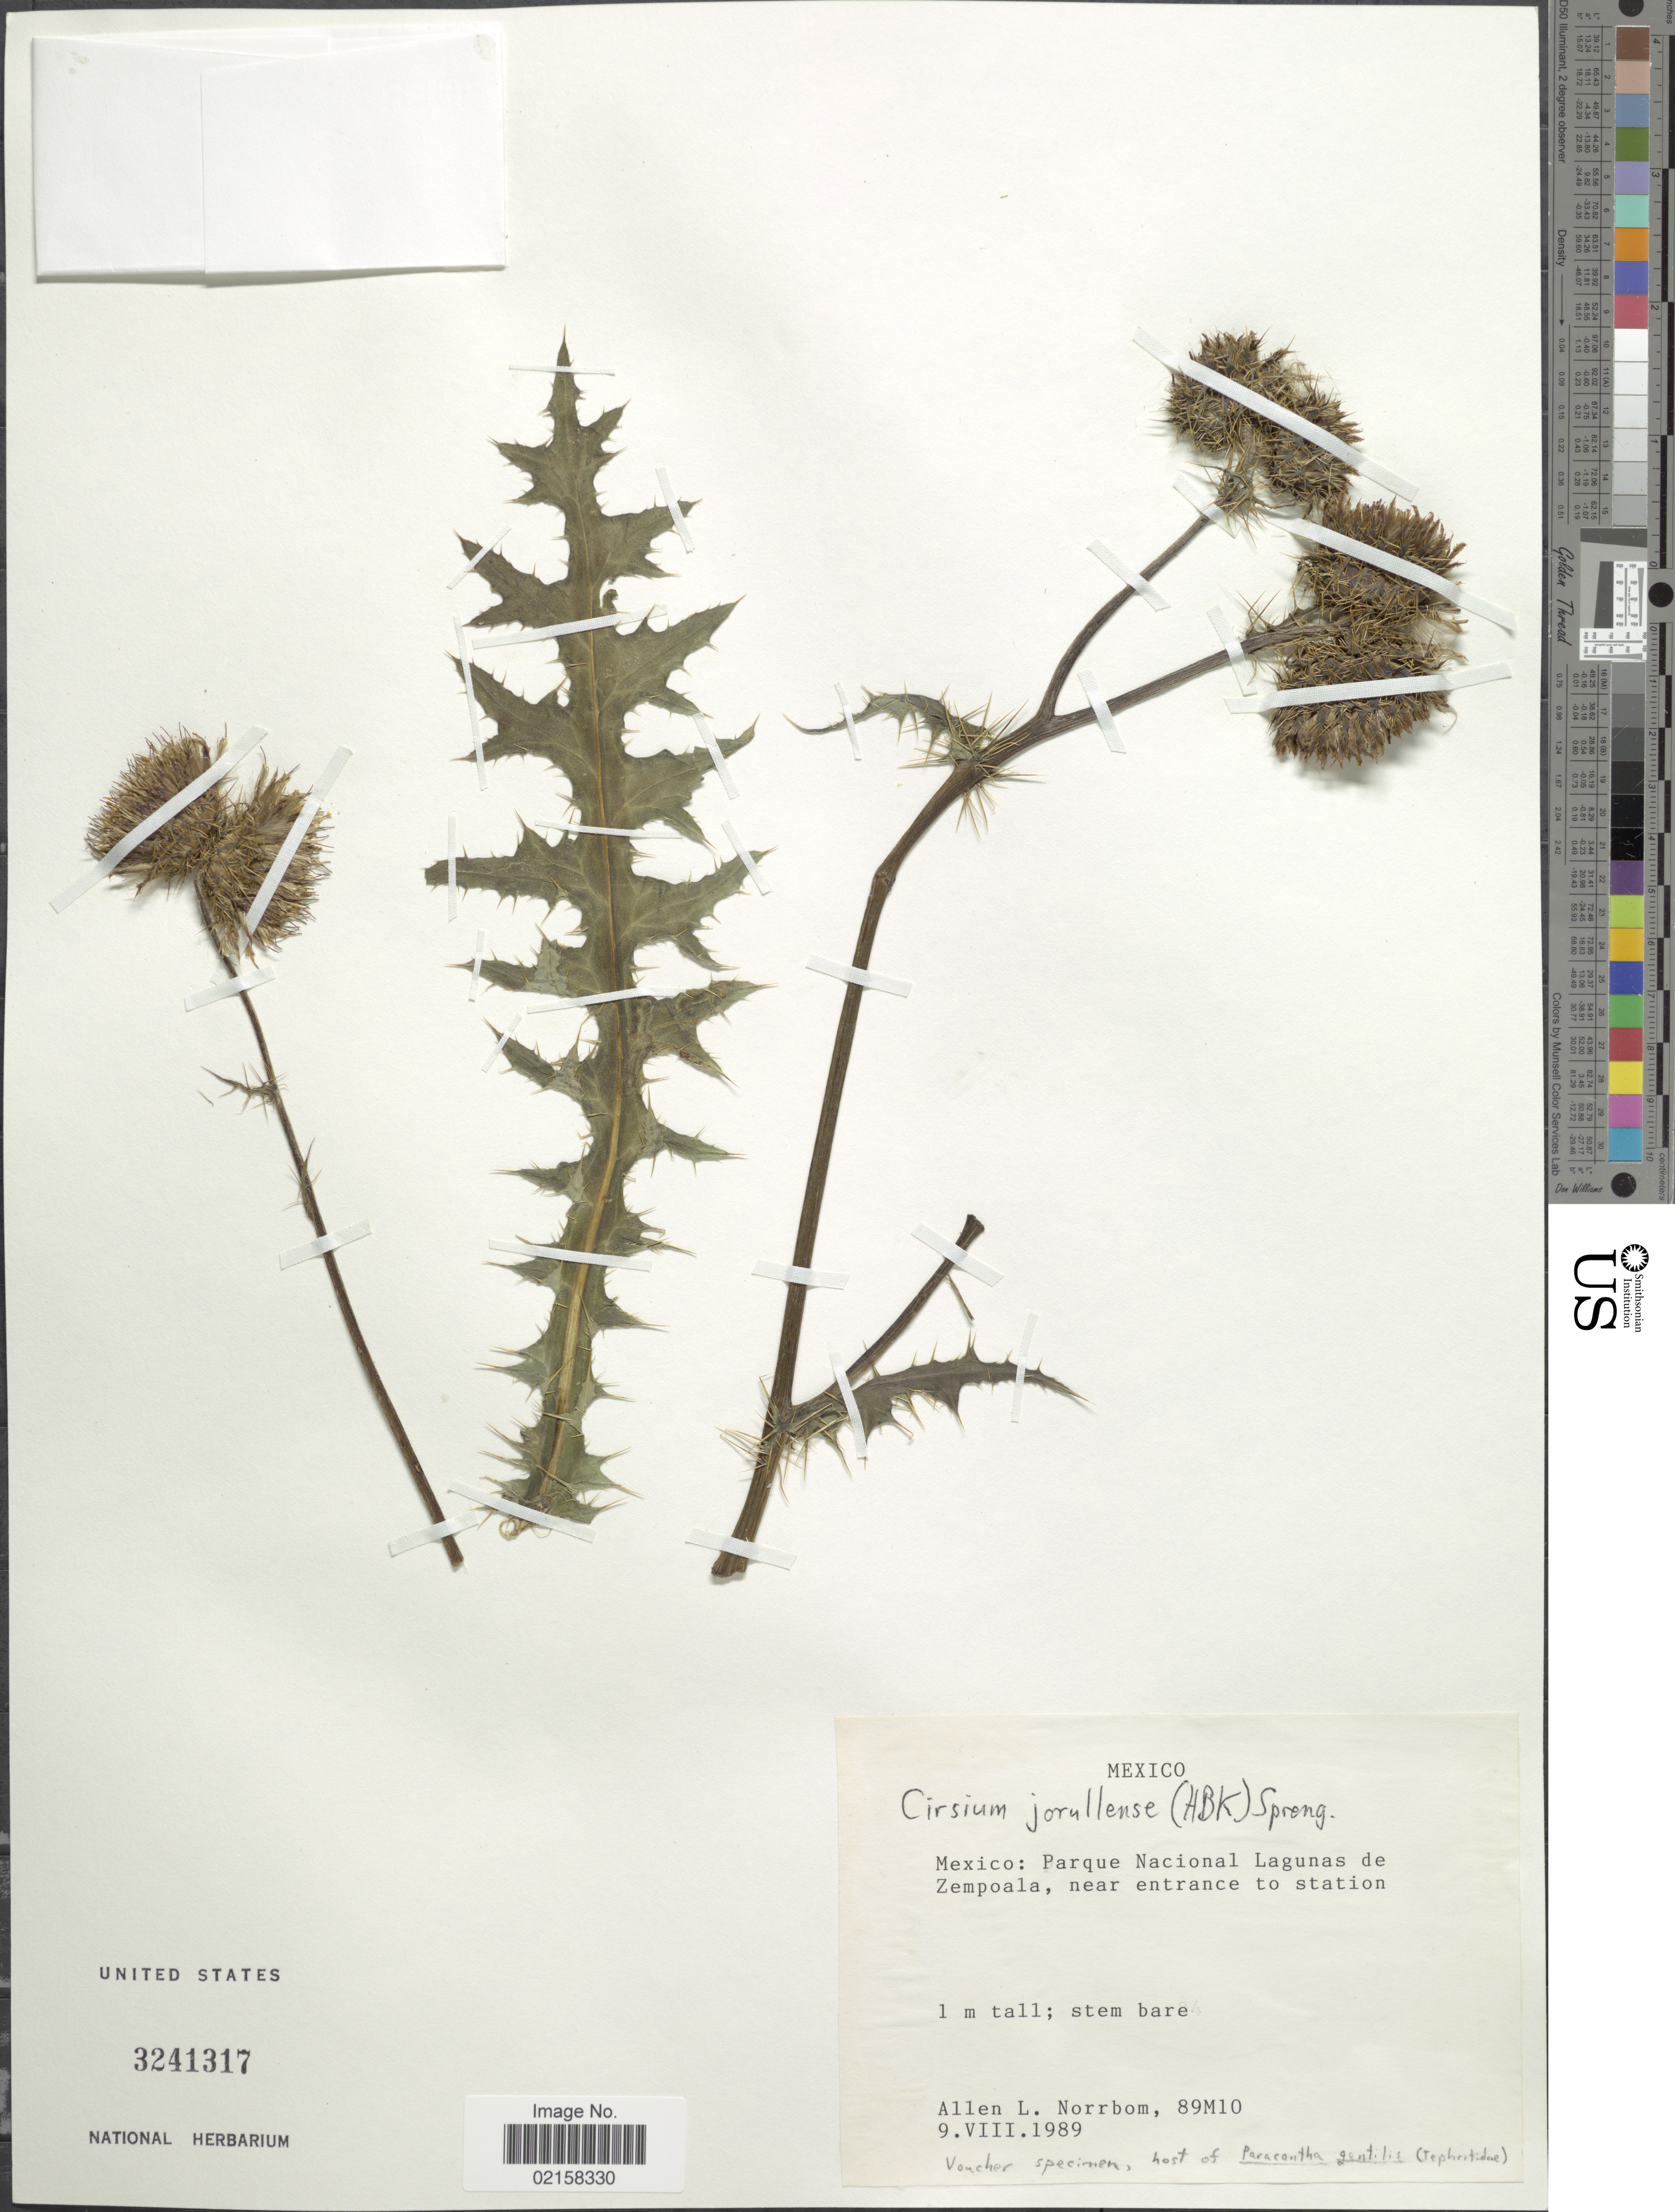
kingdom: Plantae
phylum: Tracheophyta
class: Magnoliopsida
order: Asterales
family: Asteraceae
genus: Cirsium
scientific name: Cirsium jorullense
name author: (Kunth) Spreng.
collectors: A. L. Norrbom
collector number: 89M10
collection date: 1989-08-09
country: Mexico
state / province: México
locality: Parque Nacional Lagunas de Zempoala, near entrance to station.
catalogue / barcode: US 3241317